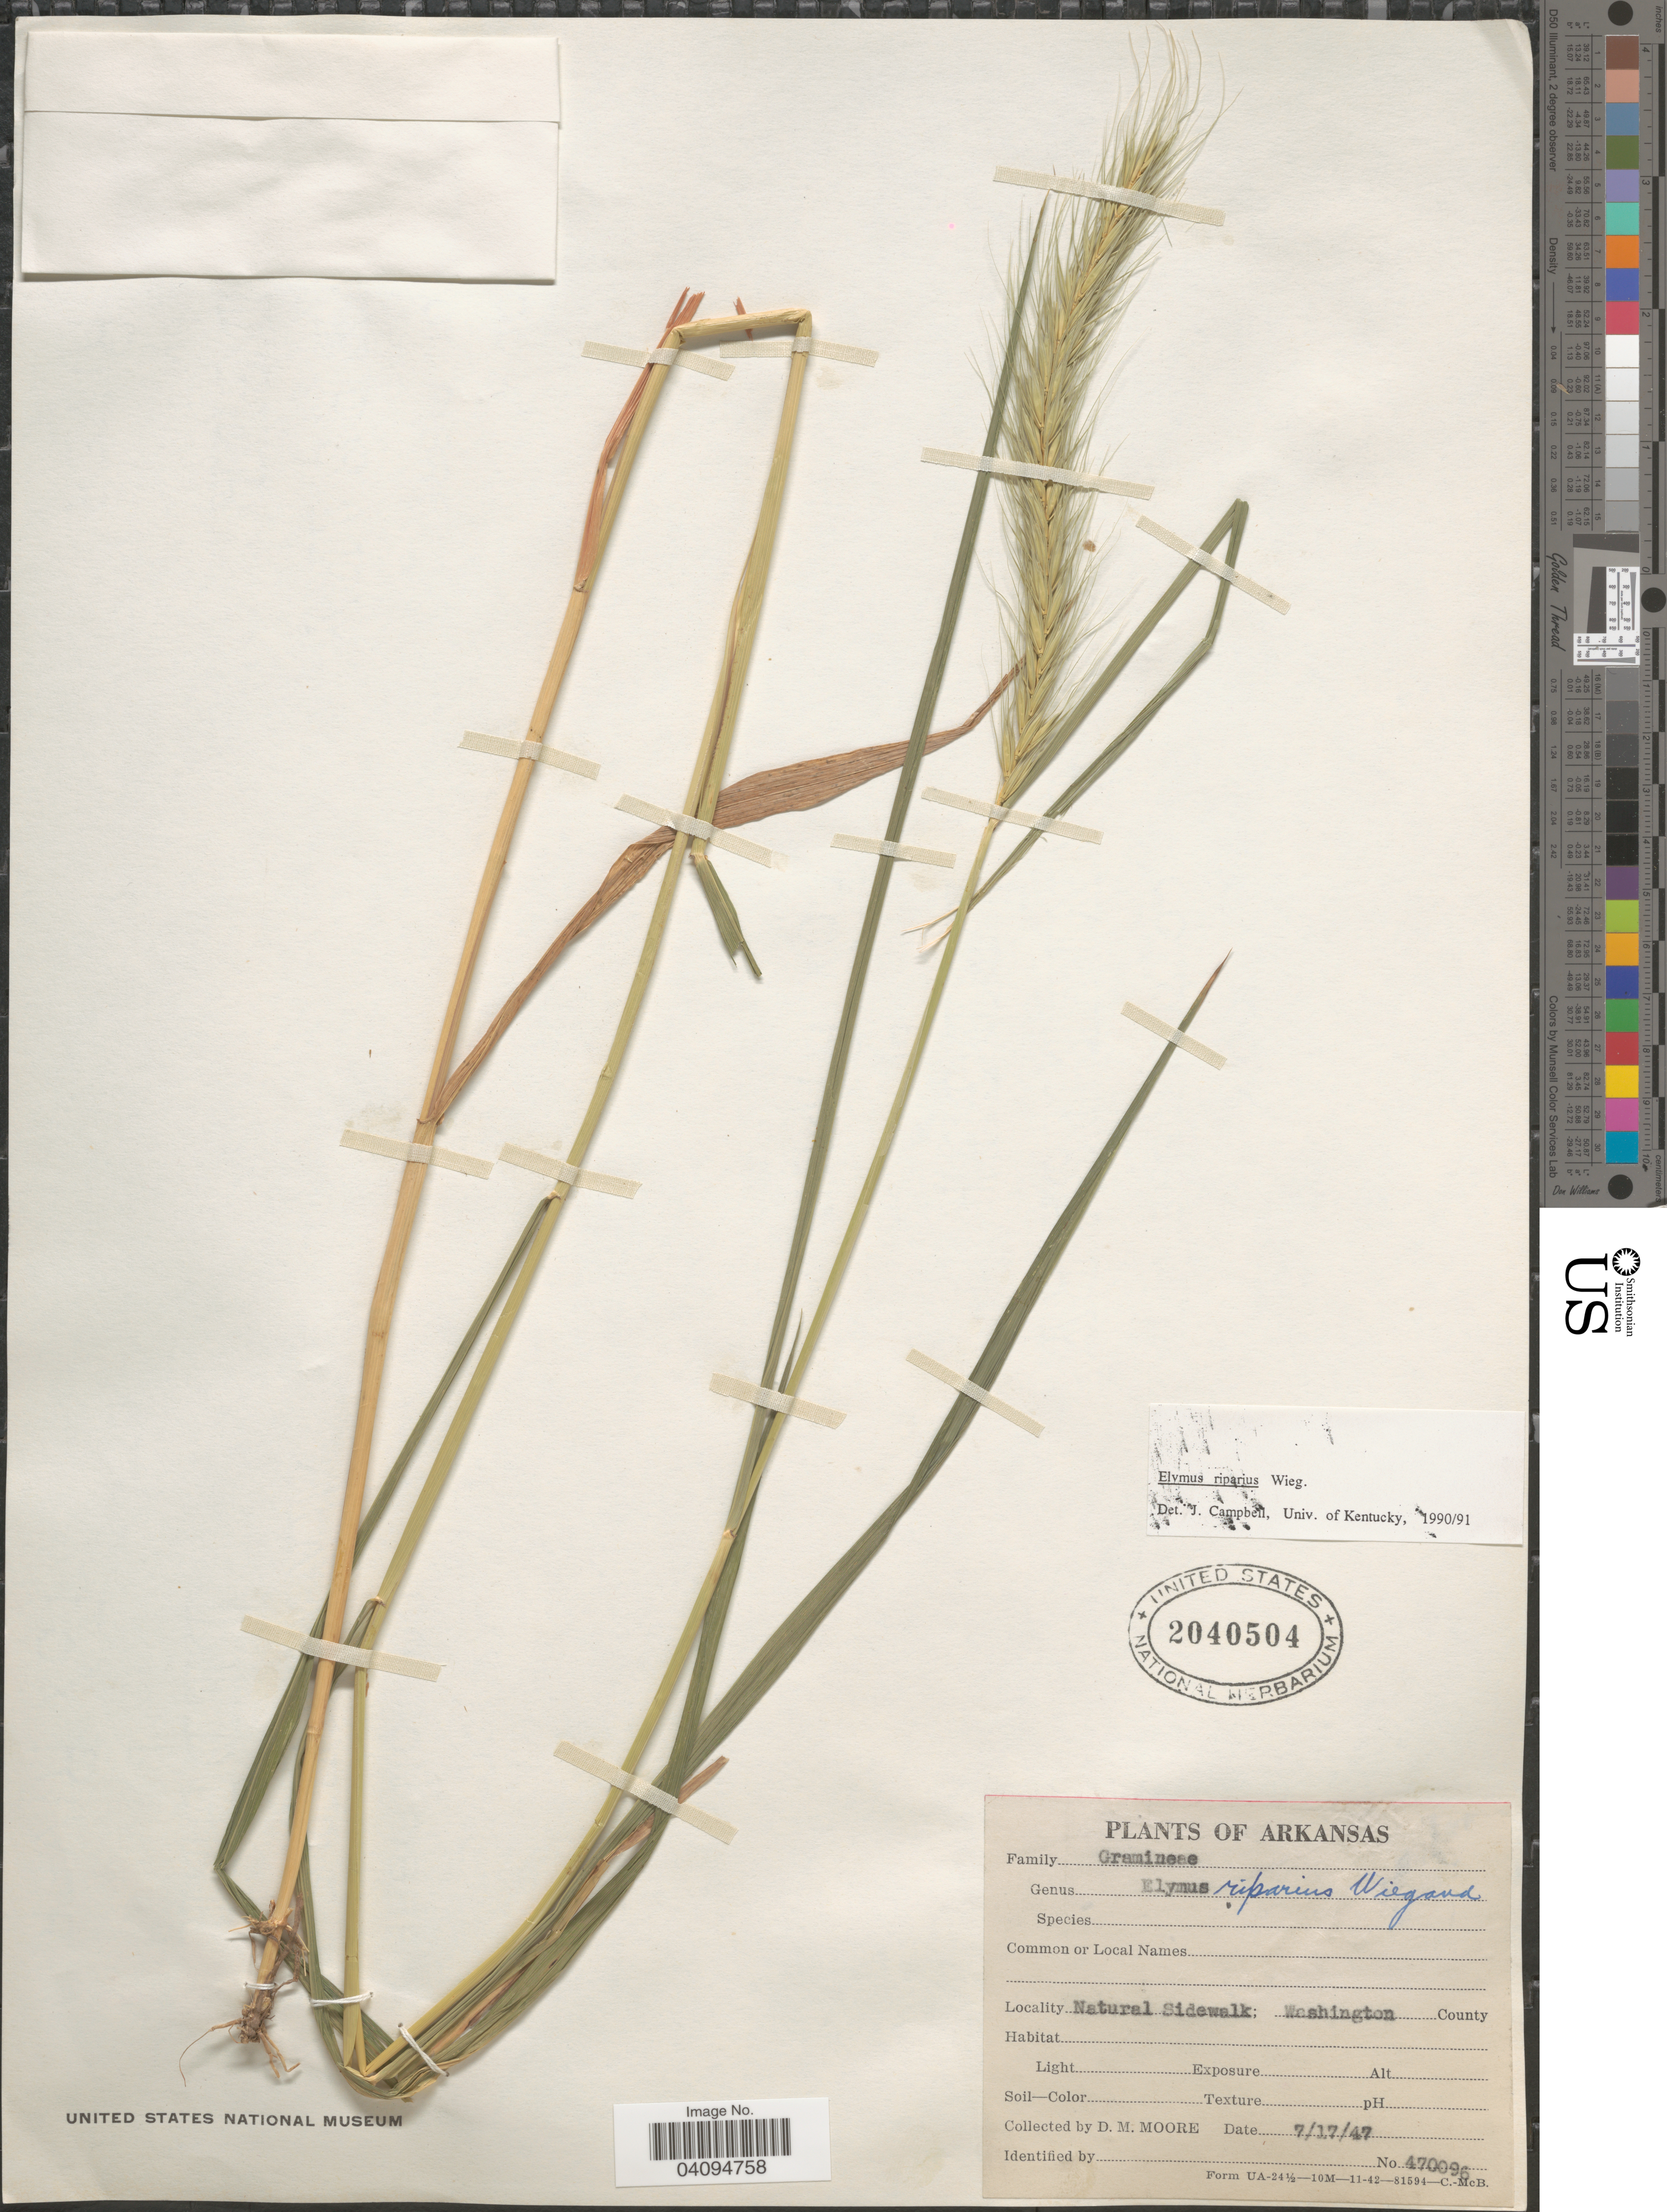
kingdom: Plantae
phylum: Tracheophyta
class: Liliopsida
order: Poales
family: Poaceae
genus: Elymus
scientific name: Elymus riparius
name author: Wiegand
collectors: D. Moore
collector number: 470096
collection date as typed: Transcribed d/m/y: 17/7/47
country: United States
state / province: Arkansas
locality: Natural Sidewalk; Washington County.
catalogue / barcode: US 2040504